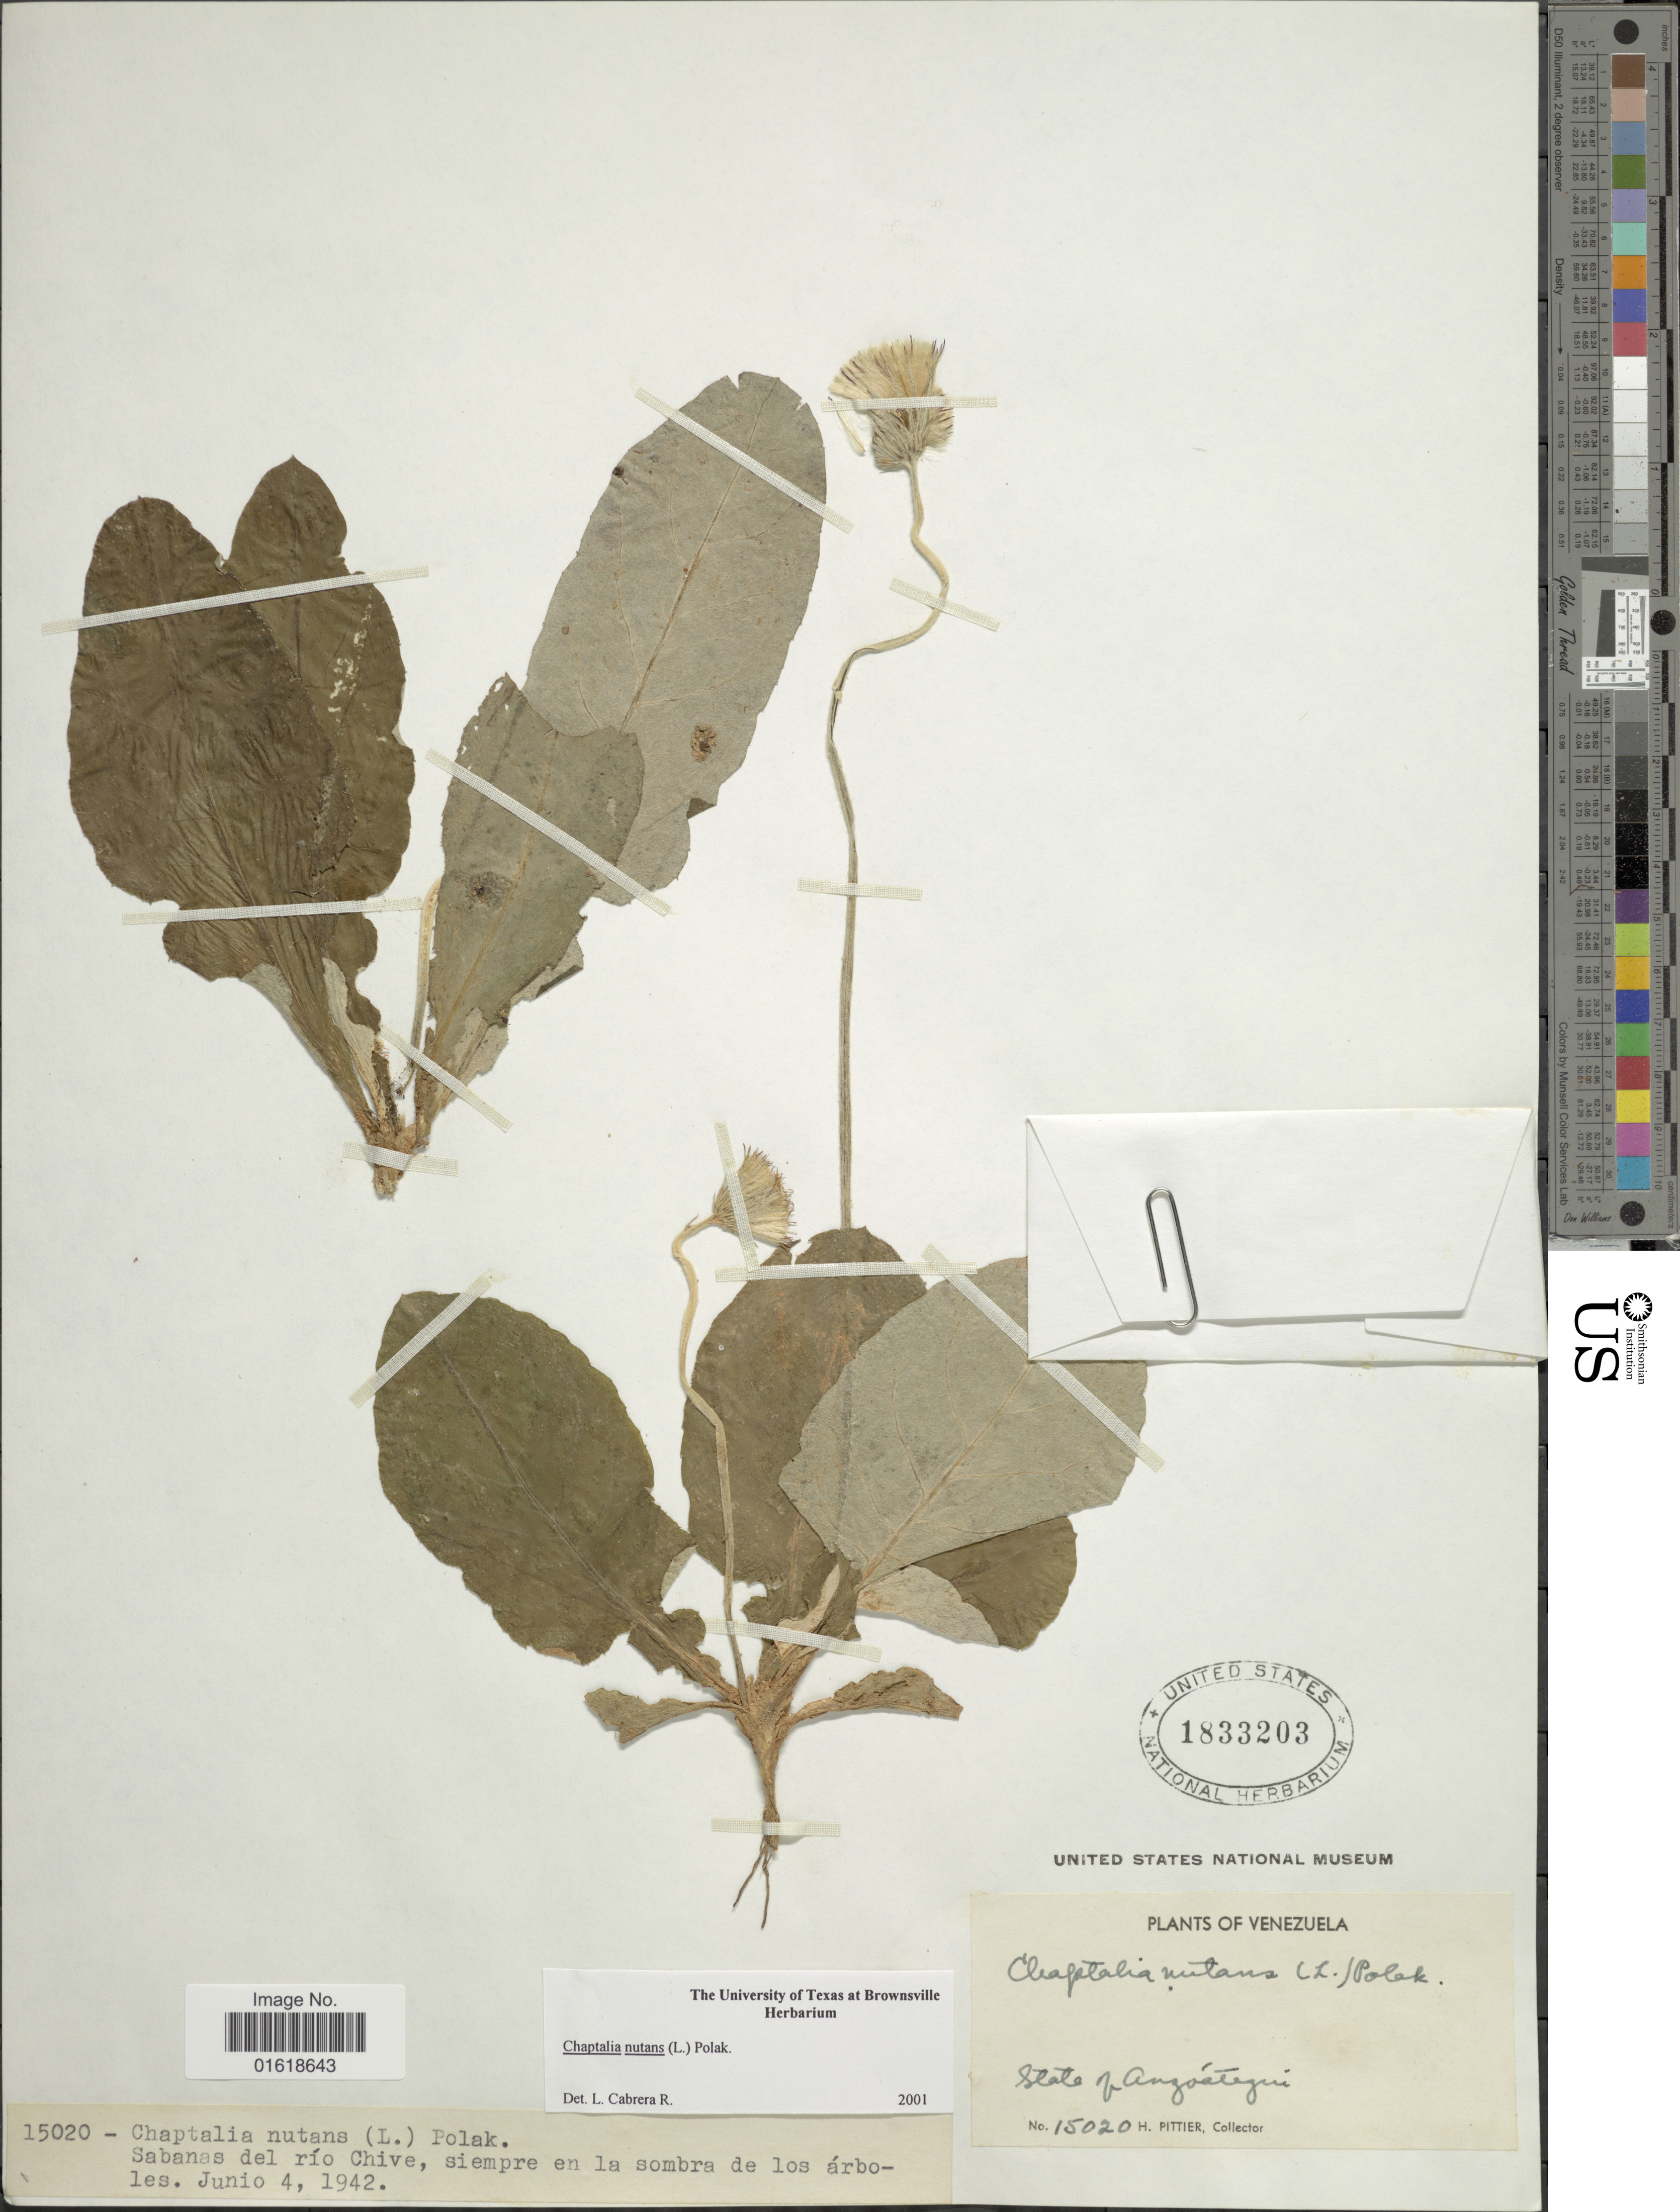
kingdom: Plantae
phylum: Tracheophyta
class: Magnoliopsida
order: Asterales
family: Asteraceae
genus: Chaptalia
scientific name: Chaptalia nutans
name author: (L.) Pol.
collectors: H. F. Pittier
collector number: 15020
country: Venezuela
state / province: Anzoategui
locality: Sabanas del rio Chive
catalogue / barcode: US 1833203